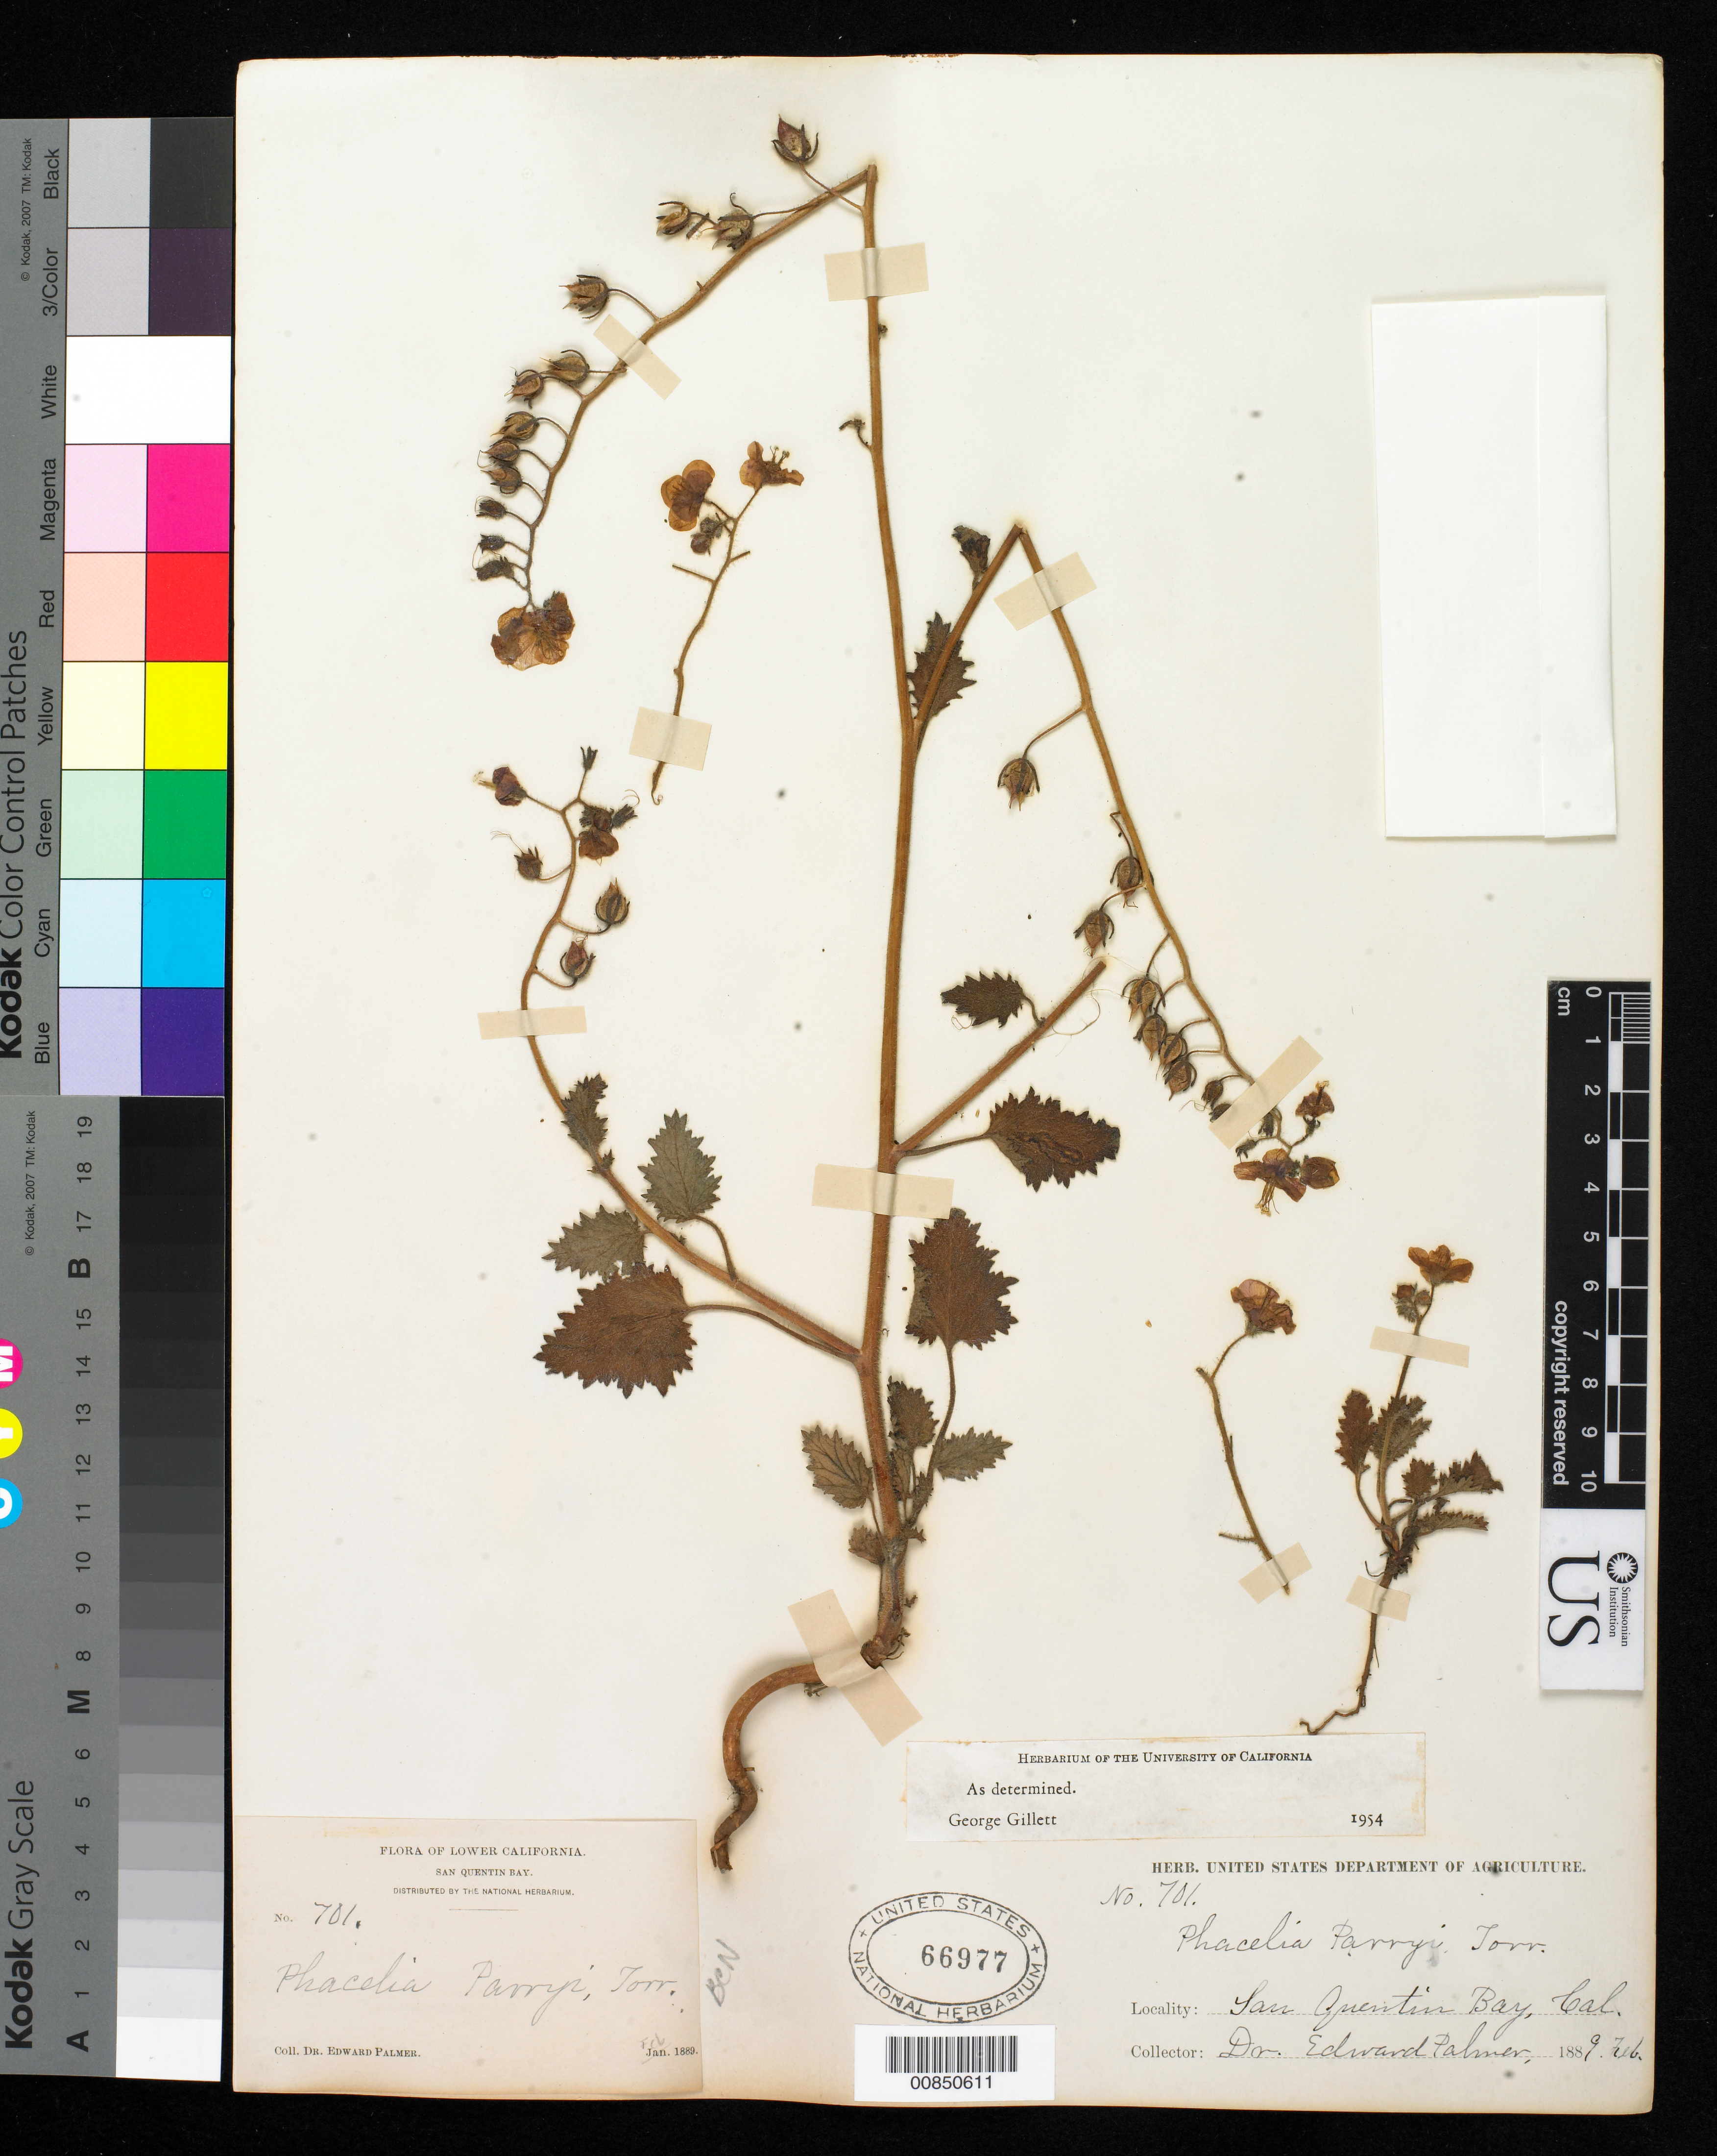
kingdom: Plantae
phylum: Tracheophyta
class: Magnoliopsida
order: Boraginales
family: Hydrophyllaceae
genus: Phacelia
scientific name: Phacelia parryi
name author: Torr. in Emory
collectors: E. Palmer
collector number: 701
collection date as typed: Feb 1889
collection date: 1889-02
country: Mexico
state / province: Baja California Norte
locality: San Quentin Bay, Baja California.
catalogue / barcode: US 66977